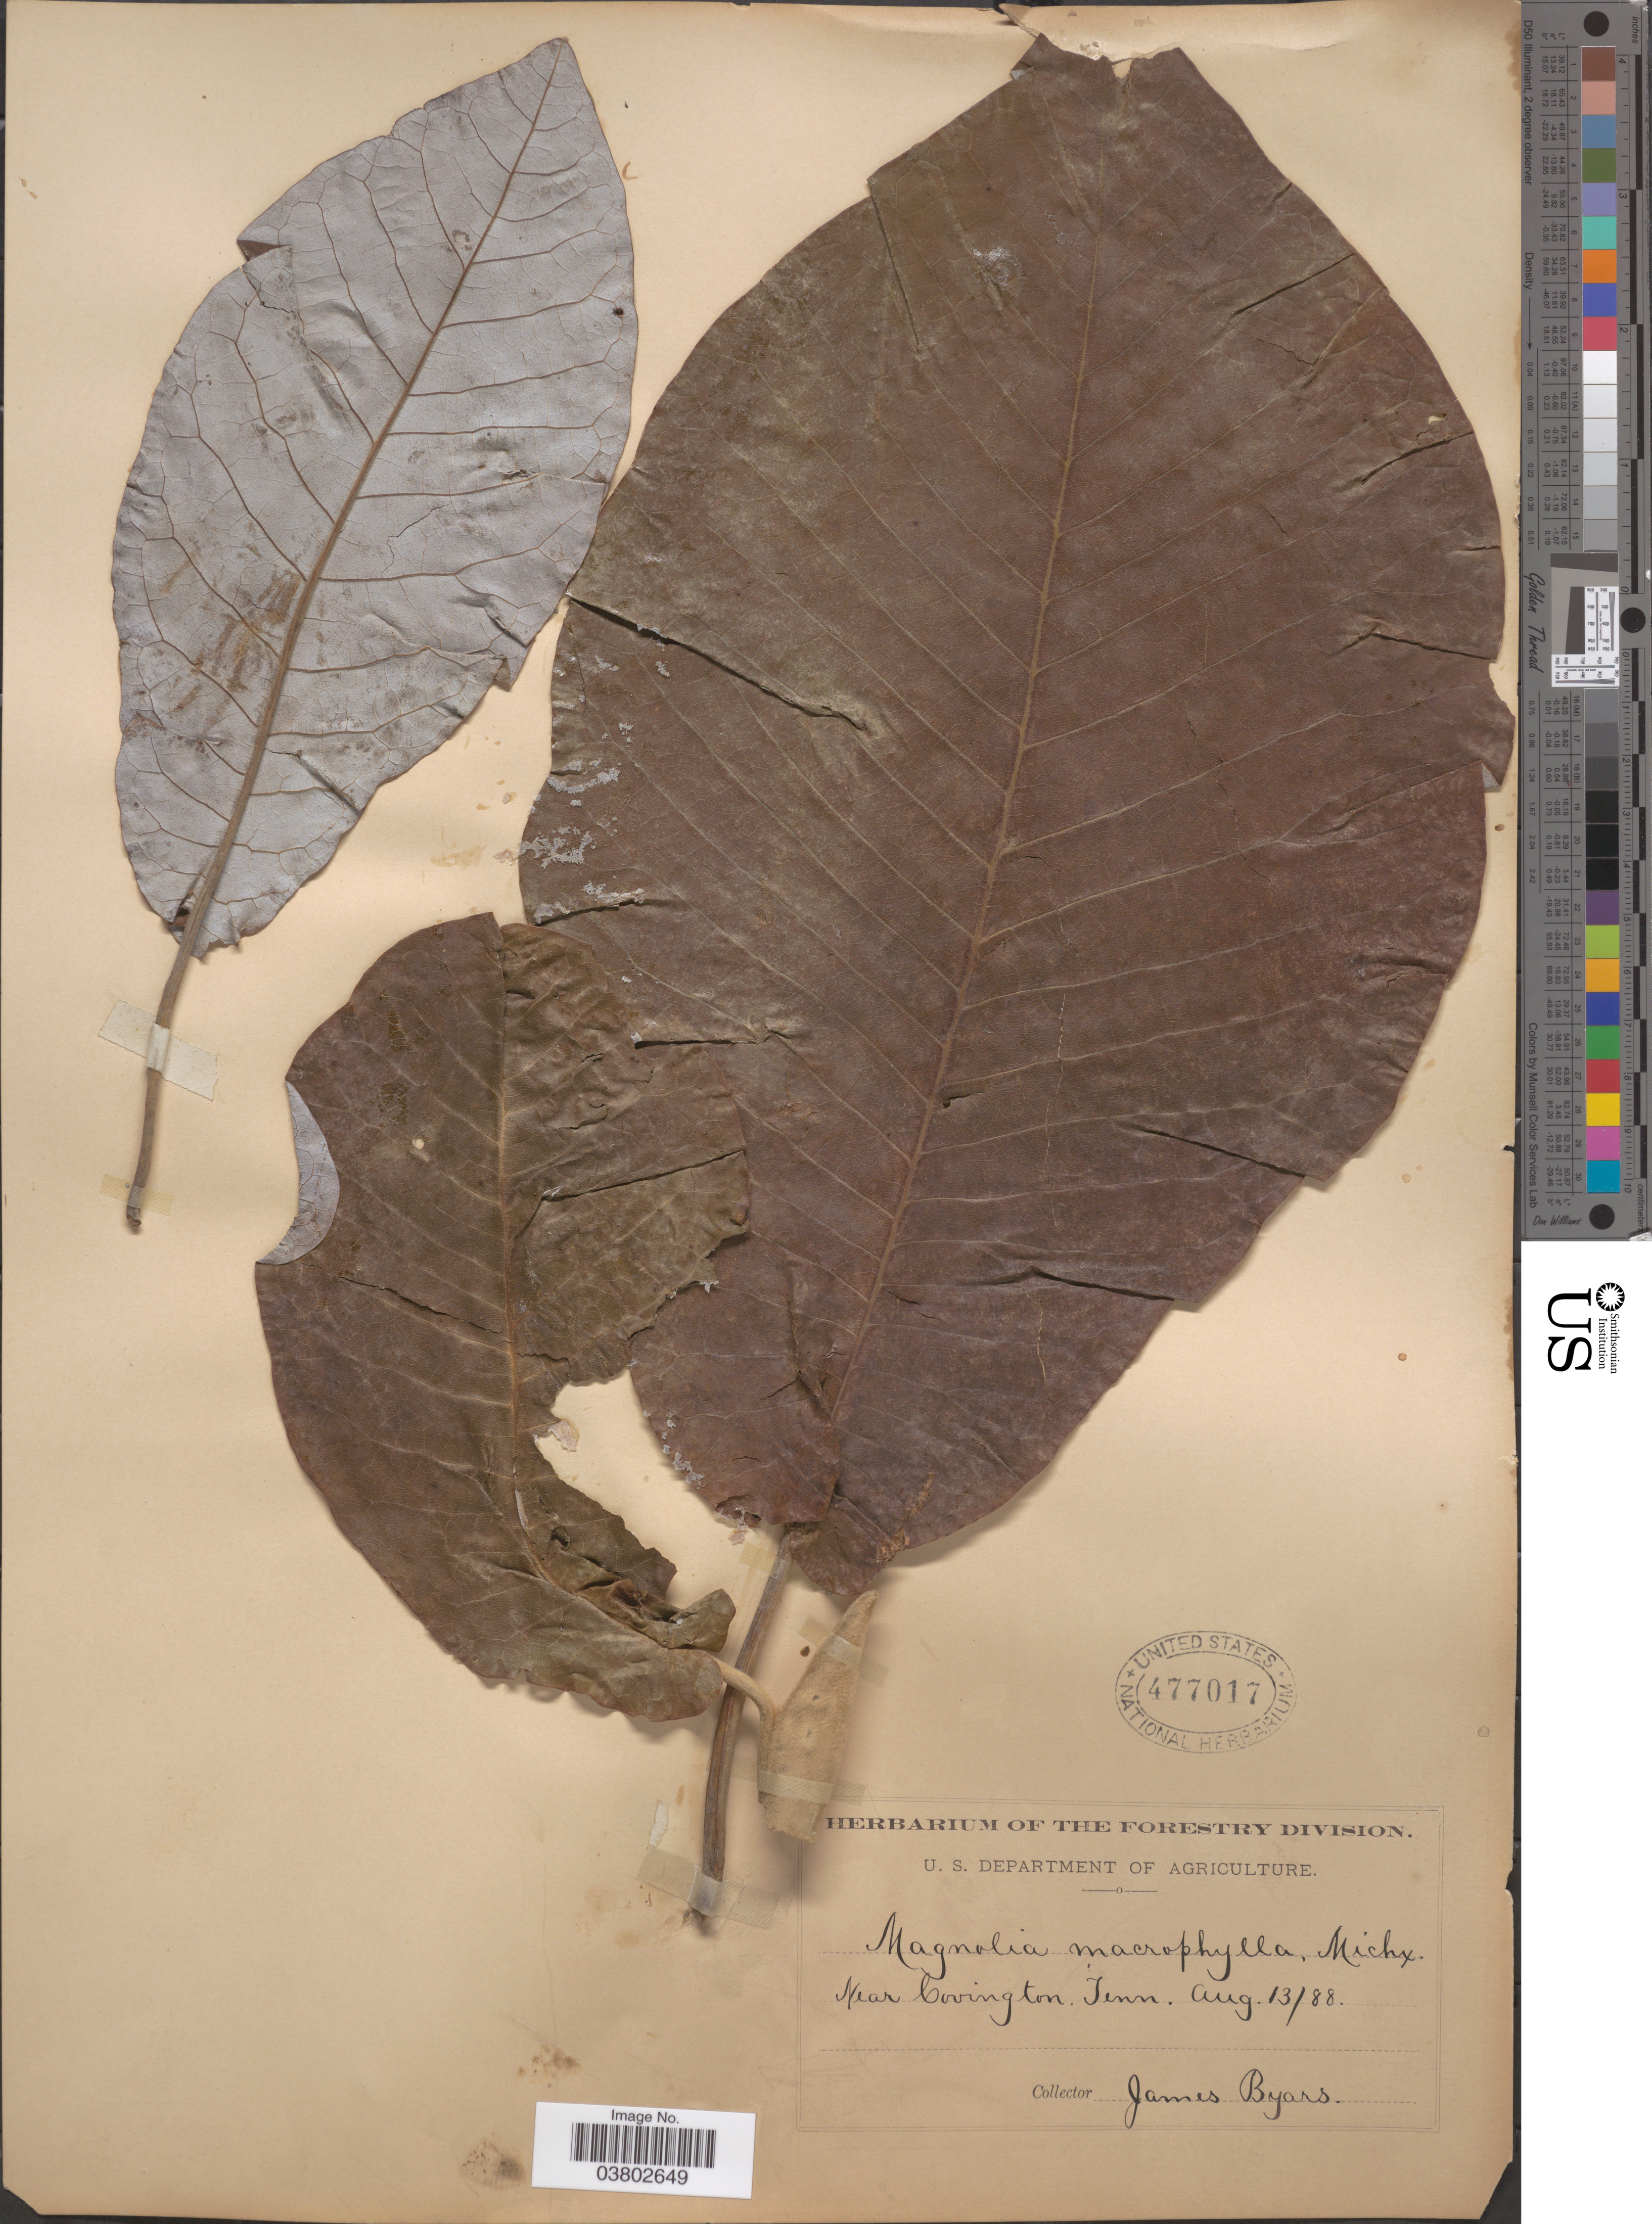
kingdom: Plantae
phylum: Tracheophyta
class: Magnoliopsida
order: Magnoliales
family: Magnoliaceae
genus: Magnolia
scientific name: Magnolia macrophylla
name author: Michx.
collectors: J. Byars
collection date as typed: Transcribed d/m/y: 13/8/88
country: United States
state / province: Tennessee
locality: Near Covington.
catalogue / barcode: US 477017